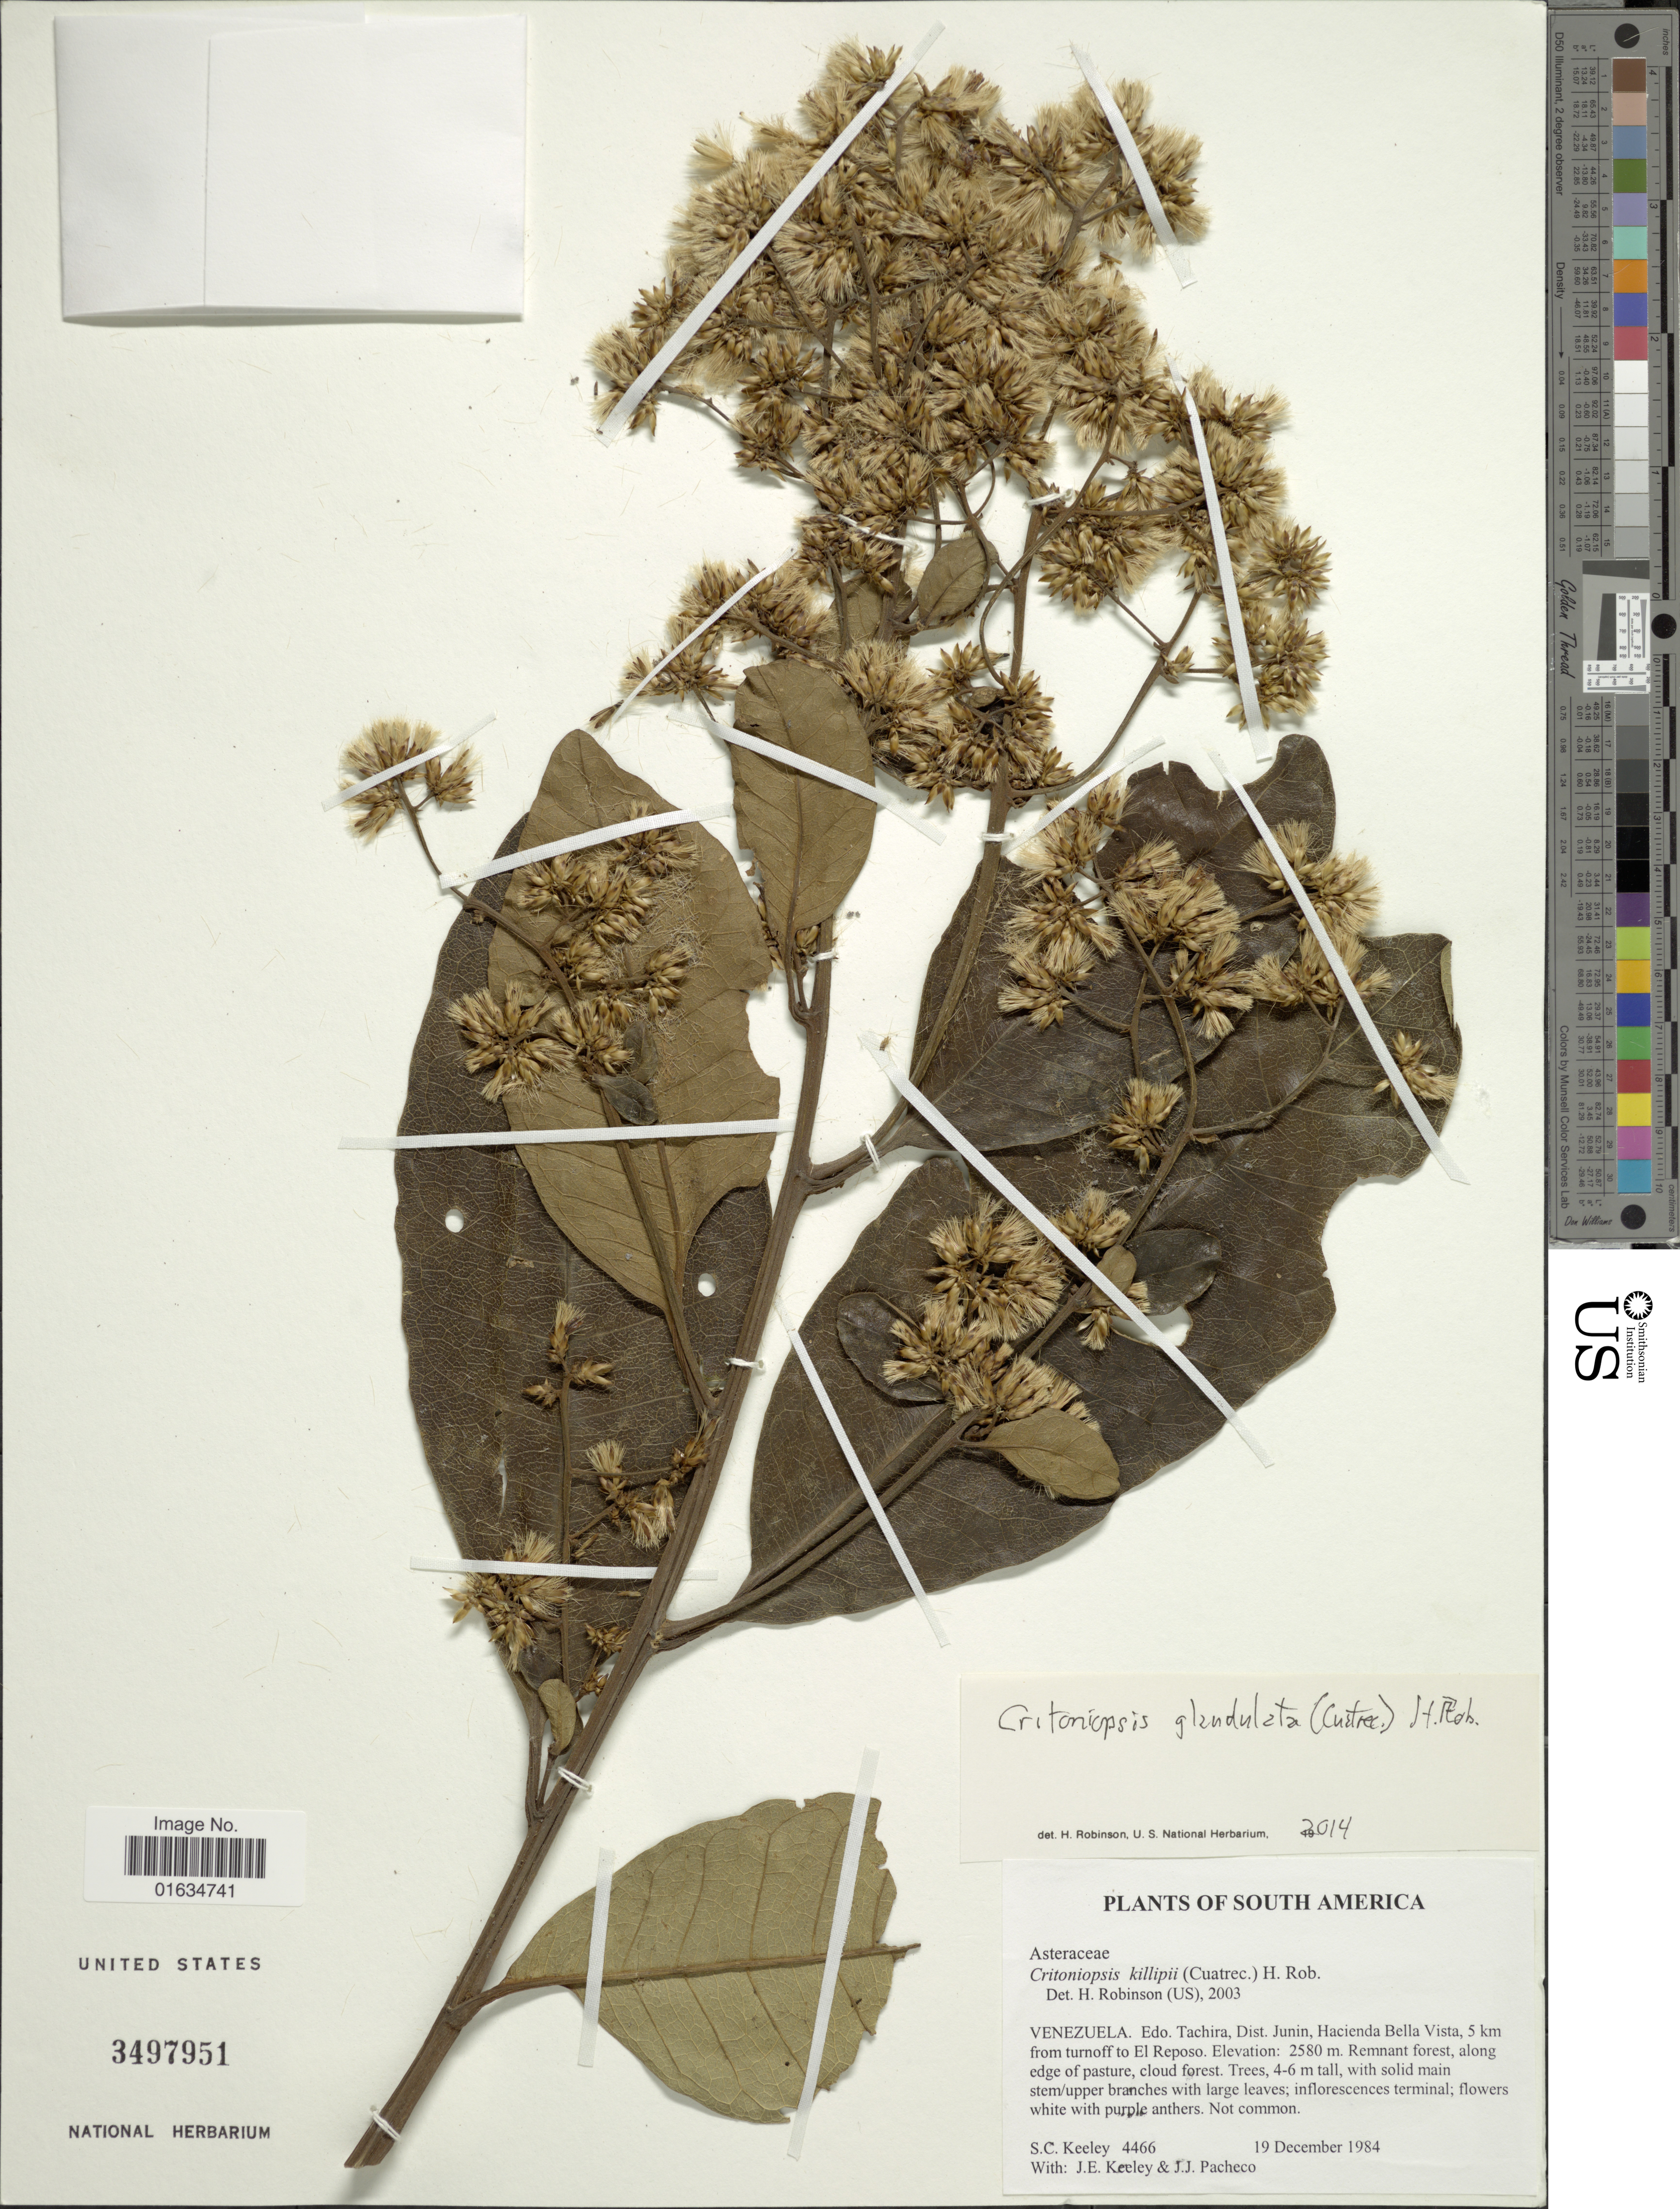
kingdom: Plantae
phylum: Tracheophyta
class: Magnoliopsida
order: Asterales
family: Asteraceae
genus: Critoniopsis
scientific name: Critoniopsis glandulata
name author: (Cuatrec.) H. Rob.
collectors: S. C. Keeley, J. E. Keeley & J. Pacheco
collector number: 4466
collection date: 1984-12-19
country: Venezuela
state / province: Tachira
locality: Dist. Junin, hacienda Bella Vista, 5 km from turnoff to El Reposo.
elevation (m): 2580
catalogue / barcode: US 3497951